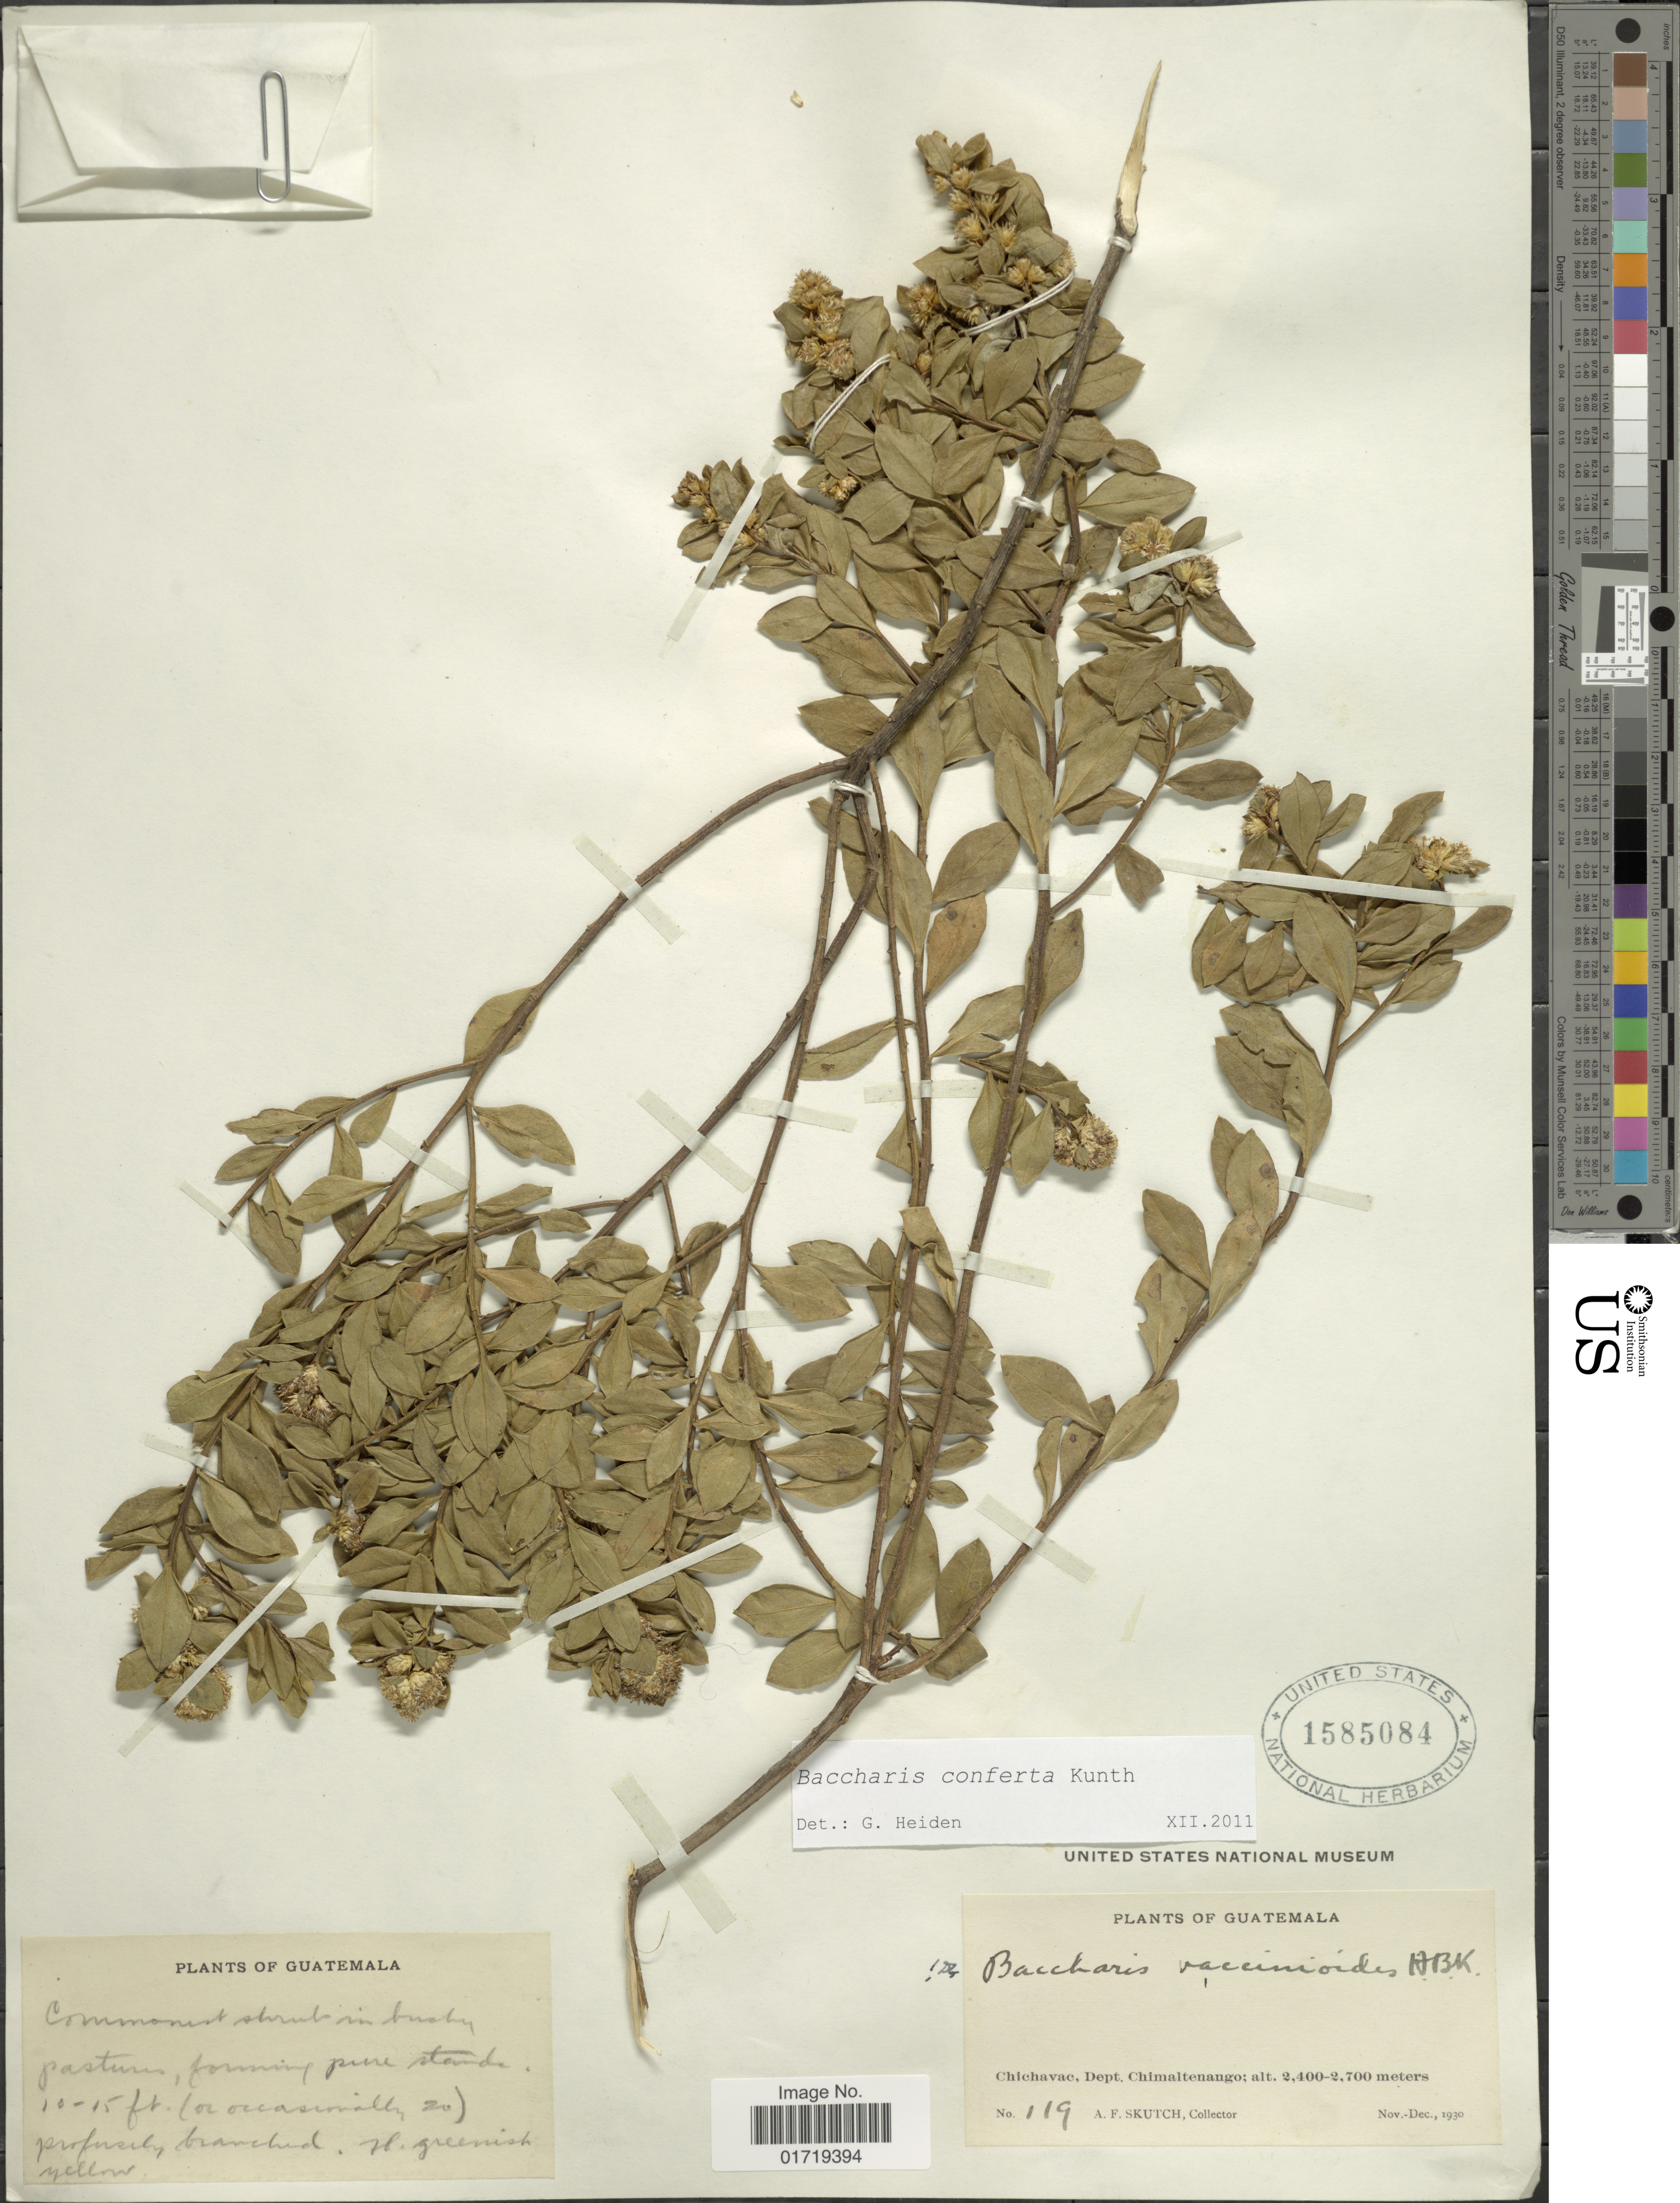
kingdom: Plantae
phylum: Tracheophyta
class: Magnoliopsida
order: Asterales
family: Asteraceae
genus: Baccharis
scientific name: Baccharis conferta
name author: Kunth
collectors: A. F. Skutch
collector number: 119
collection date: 1930-11/1930-12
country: Guatemala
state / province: Chimaltenango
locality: Chichavac, Dept. Chimaltenango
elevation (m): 2400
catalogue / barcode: US 1585084